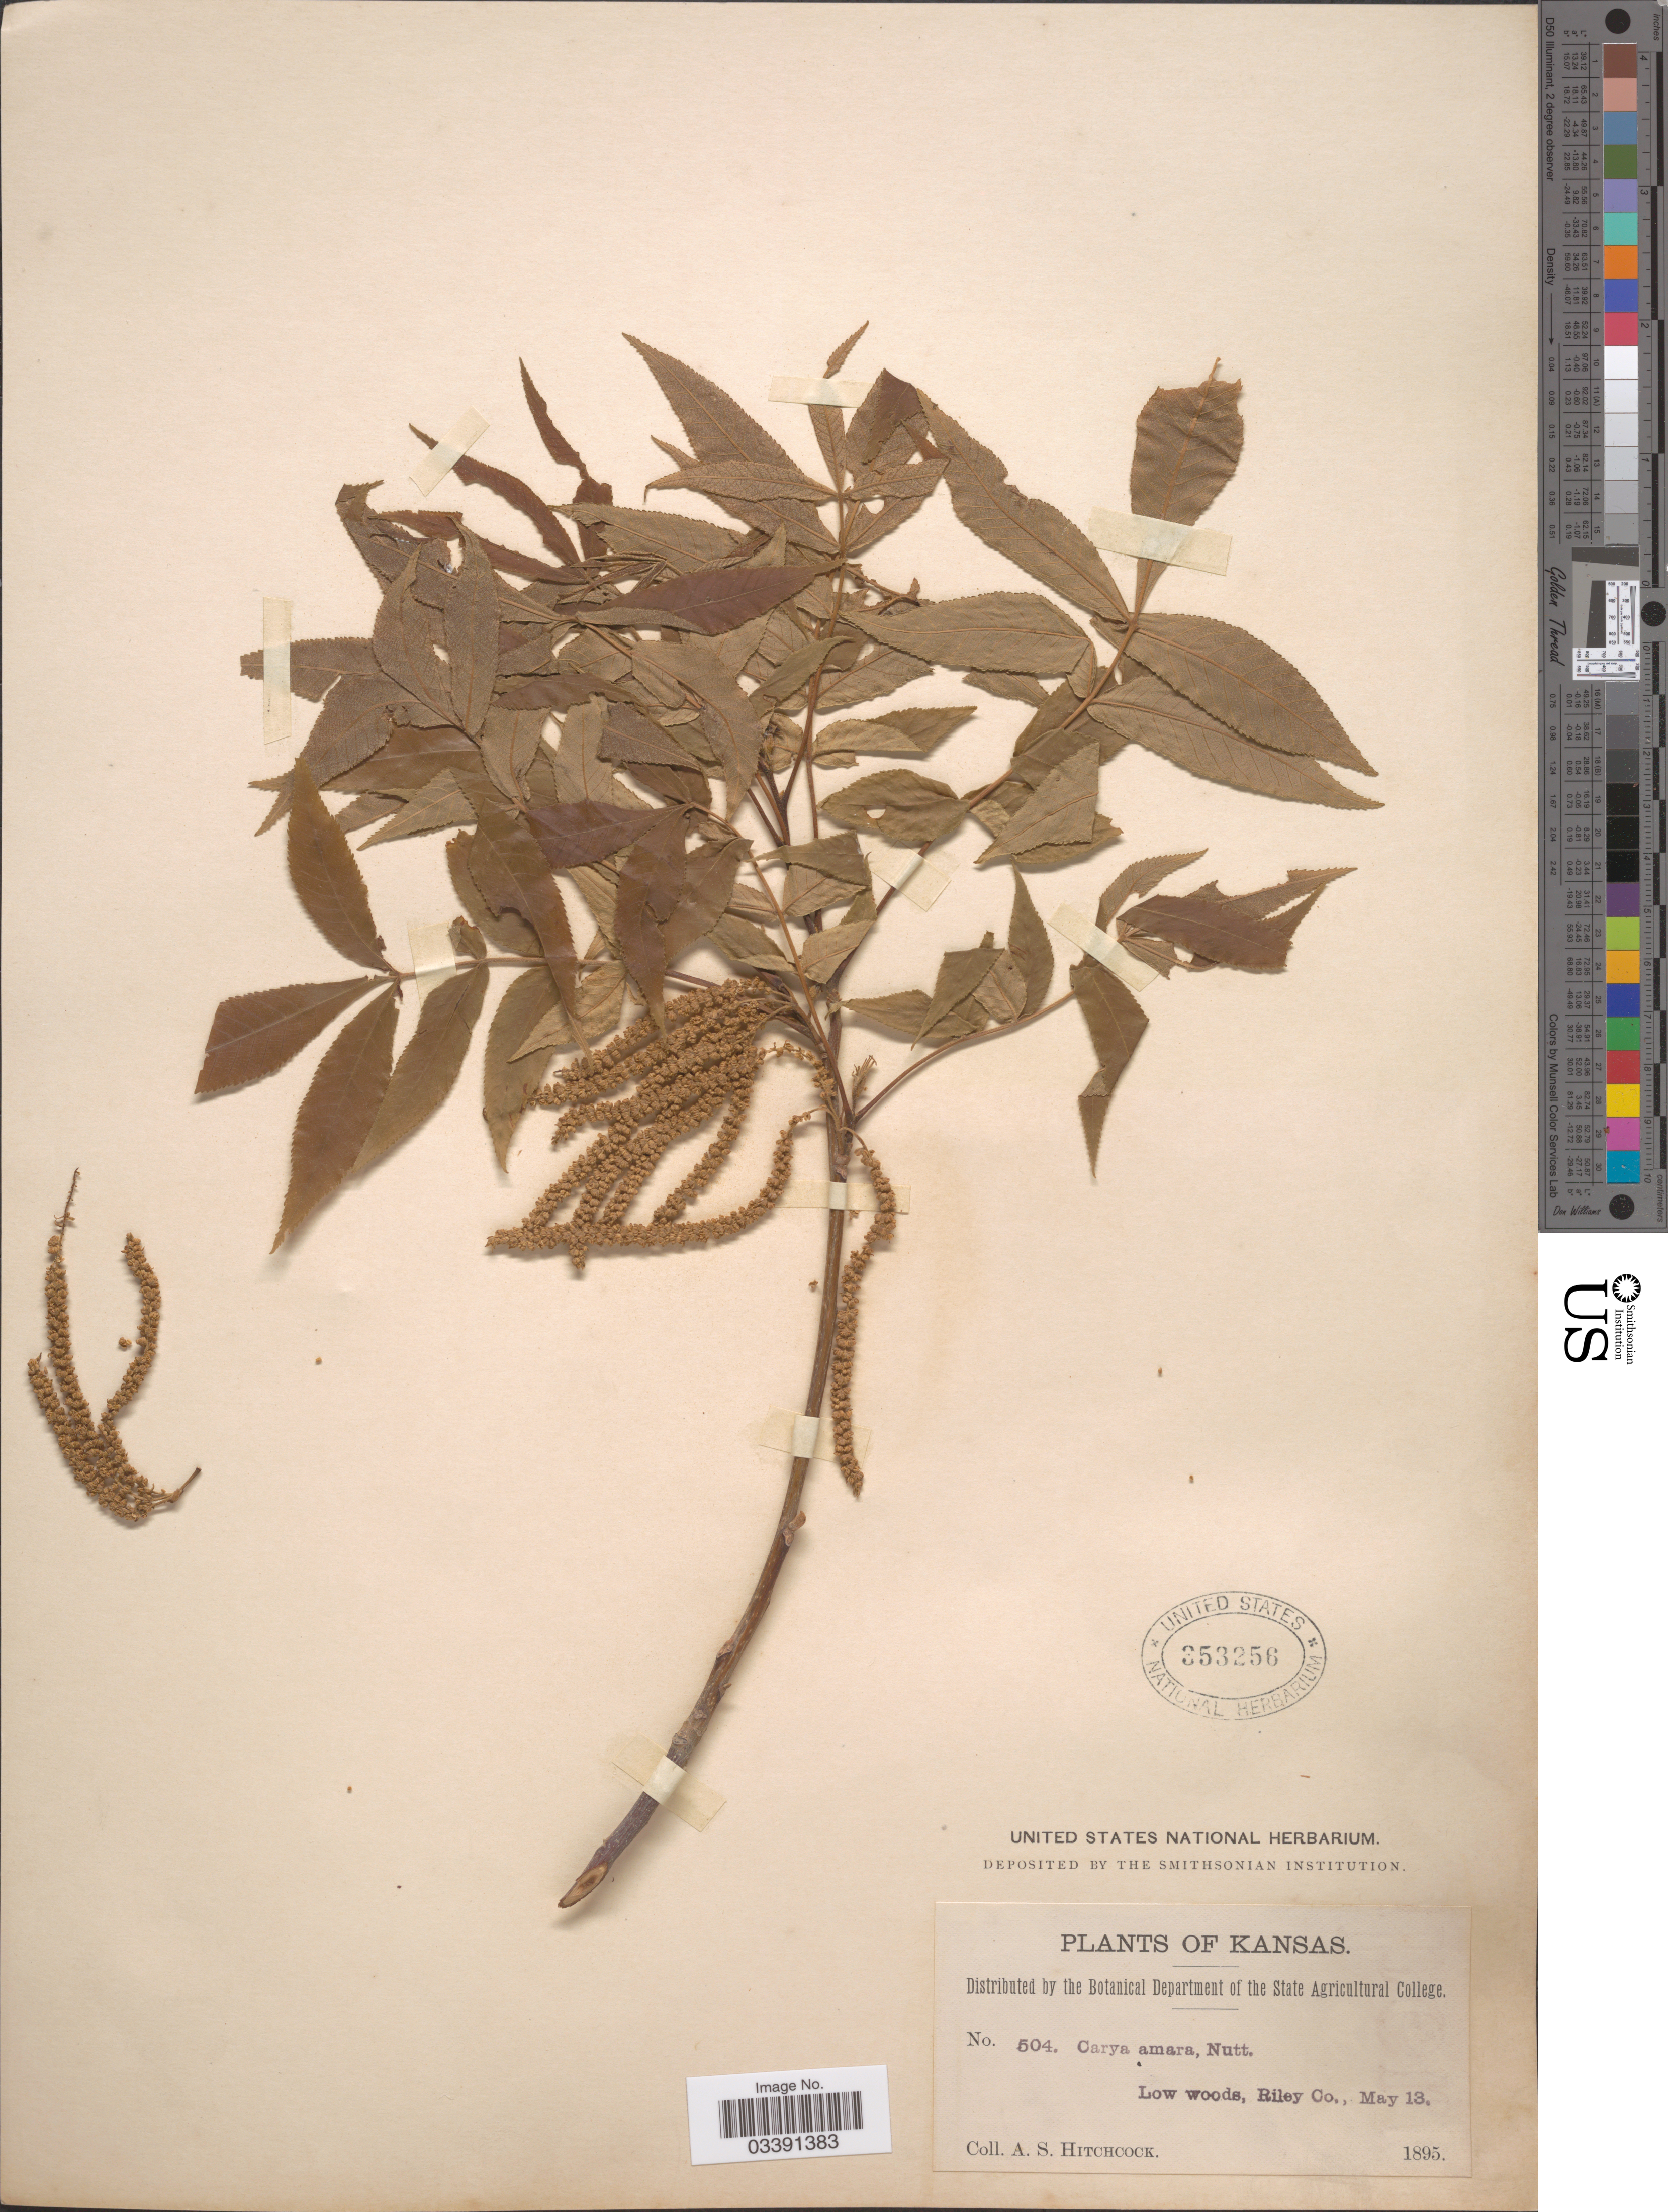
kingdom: Plantae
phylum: Tracheophyta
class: Magnoliopsida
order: Fagales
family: Juglandaceae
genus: Carya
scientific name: Carya cordiformis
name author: (Wangenh.) K. Koch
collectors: A. S. Hitchcock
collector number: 504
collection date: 1895-05-13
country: United States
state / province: Kansas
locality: Low woods, Riley Co.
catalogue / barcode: US 353256